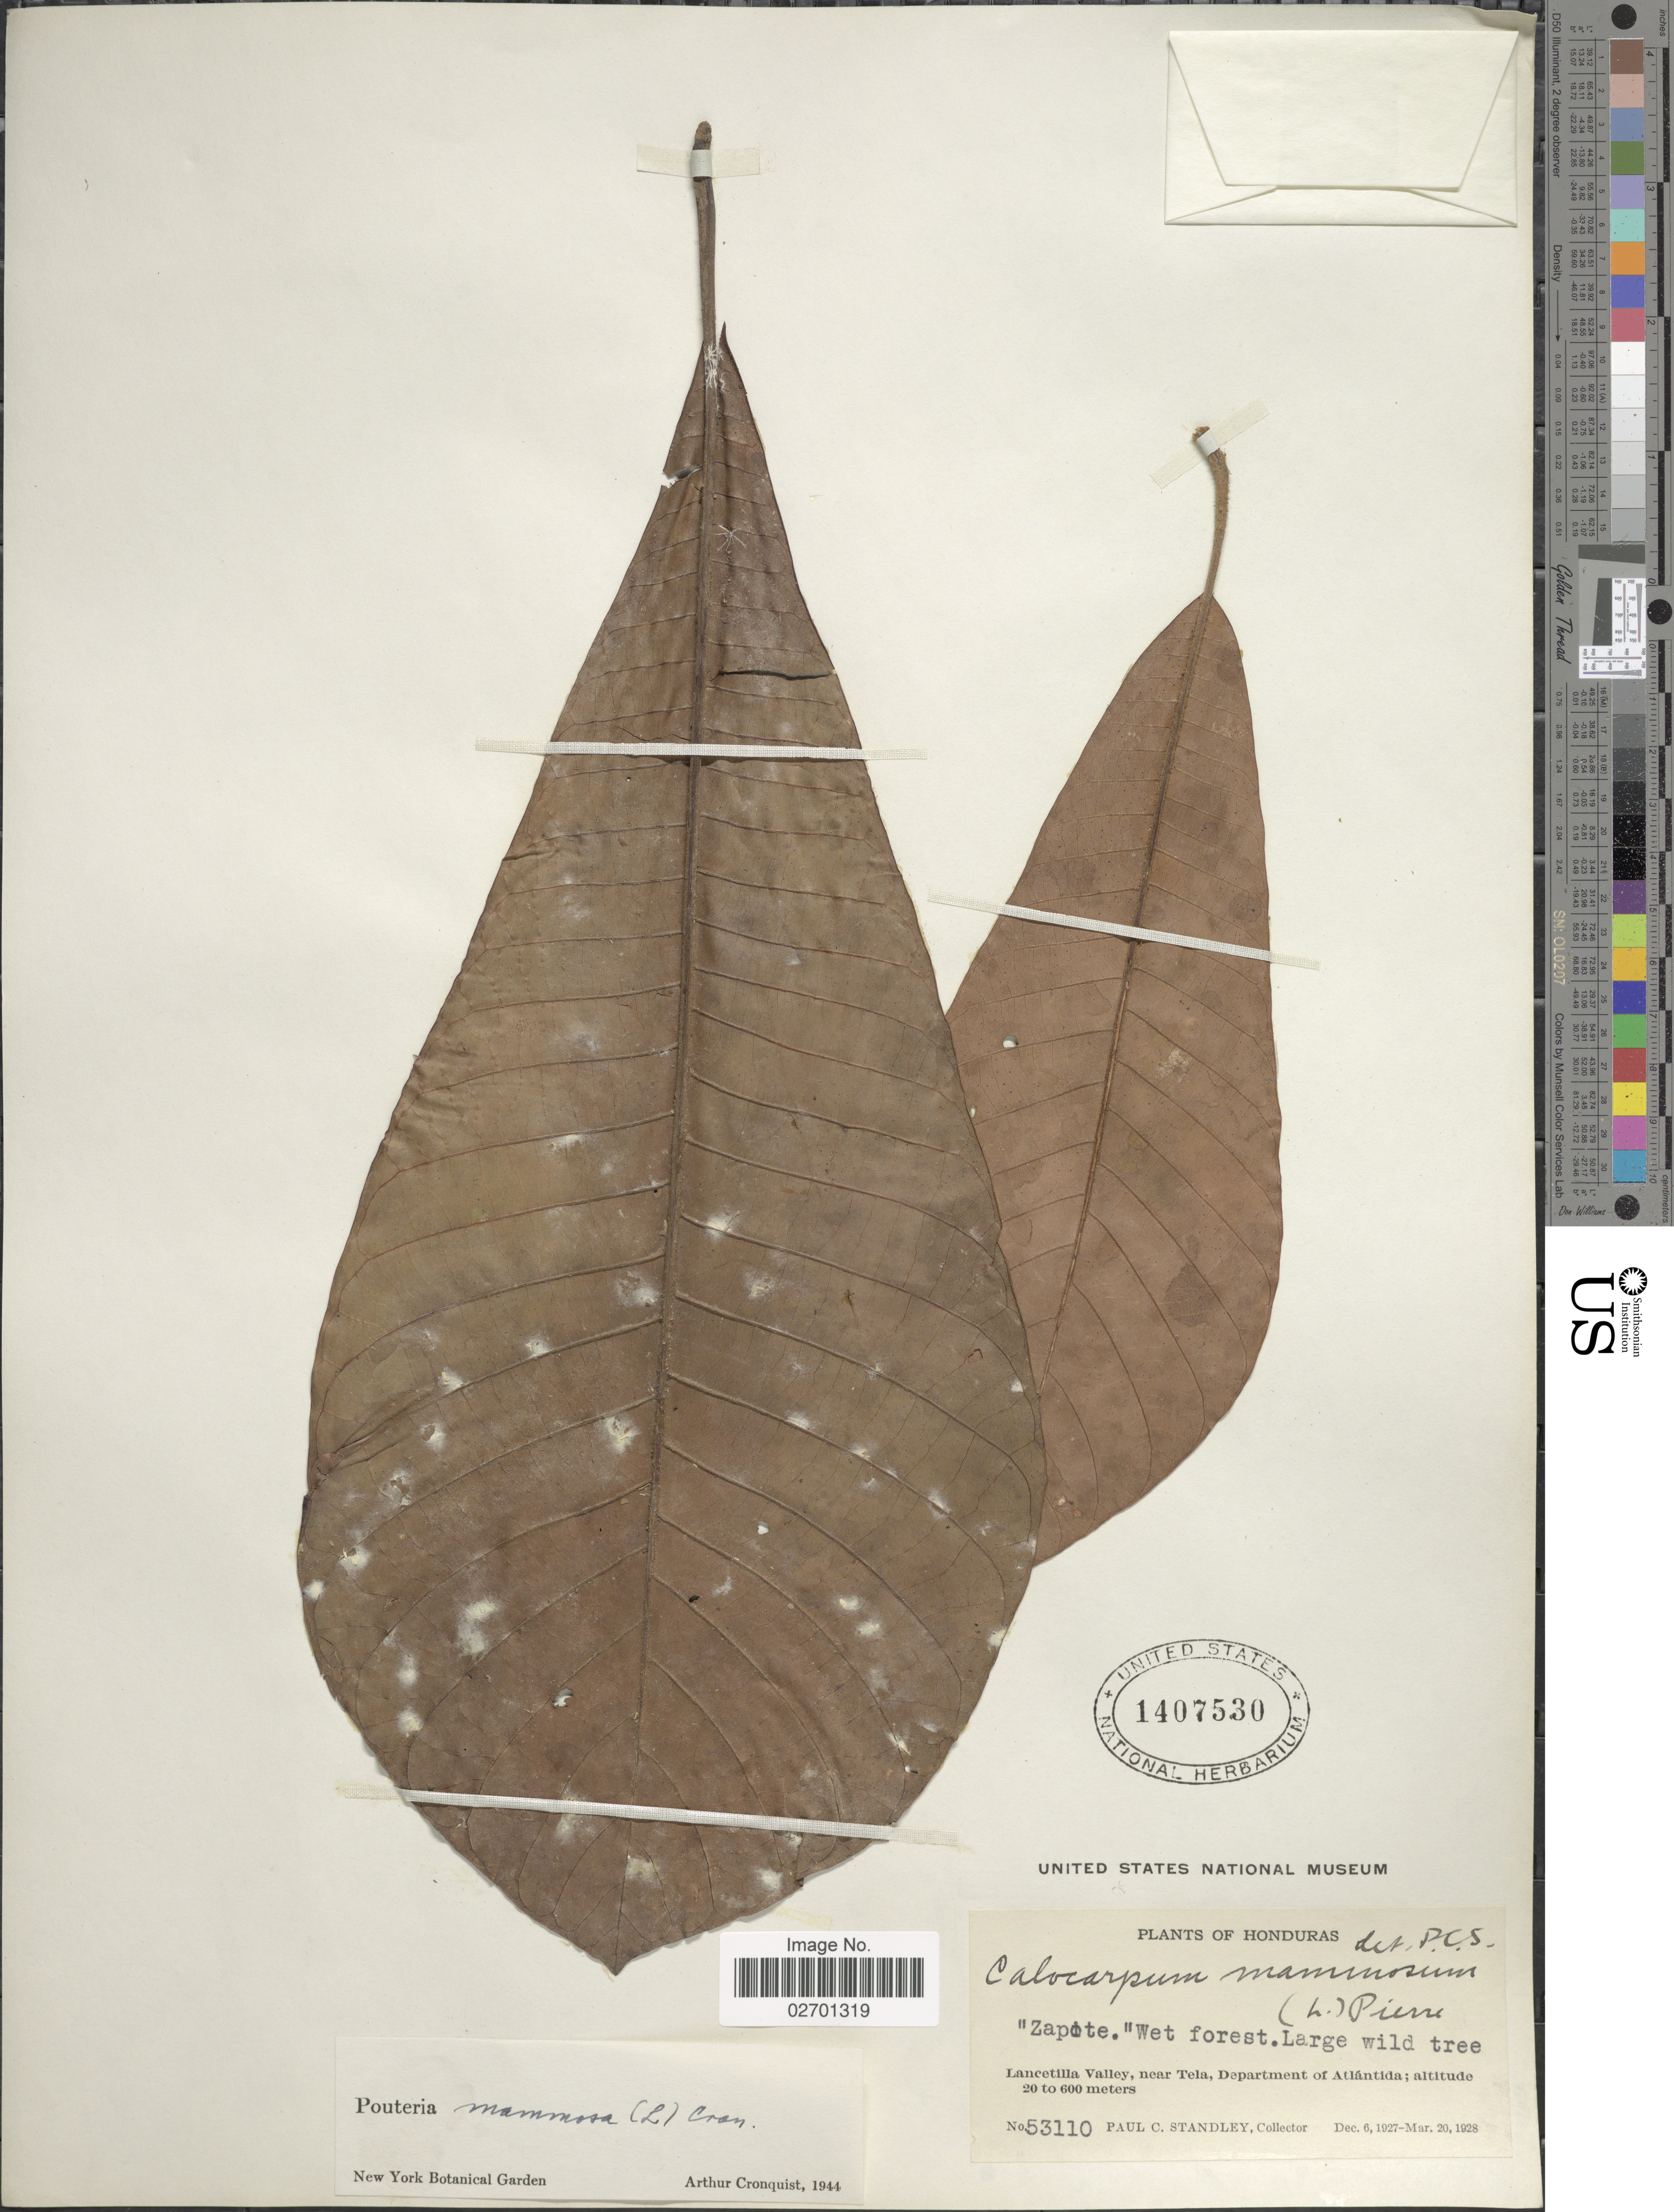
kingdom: Plantae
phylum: Tracheophyta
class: Magnoliopsida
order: Ericales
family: Sapotaceae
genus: Pouteria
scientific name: Pouteria sapota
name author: (Jacq.) H.E. Moore & Stearn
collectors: P. C. Standley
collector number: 53110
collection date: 1927-12-06/1928-03-20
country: Honduras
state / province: Atlántida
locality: Lancetilla Valley, near Tela.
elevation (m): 20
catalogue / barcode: US 1407530